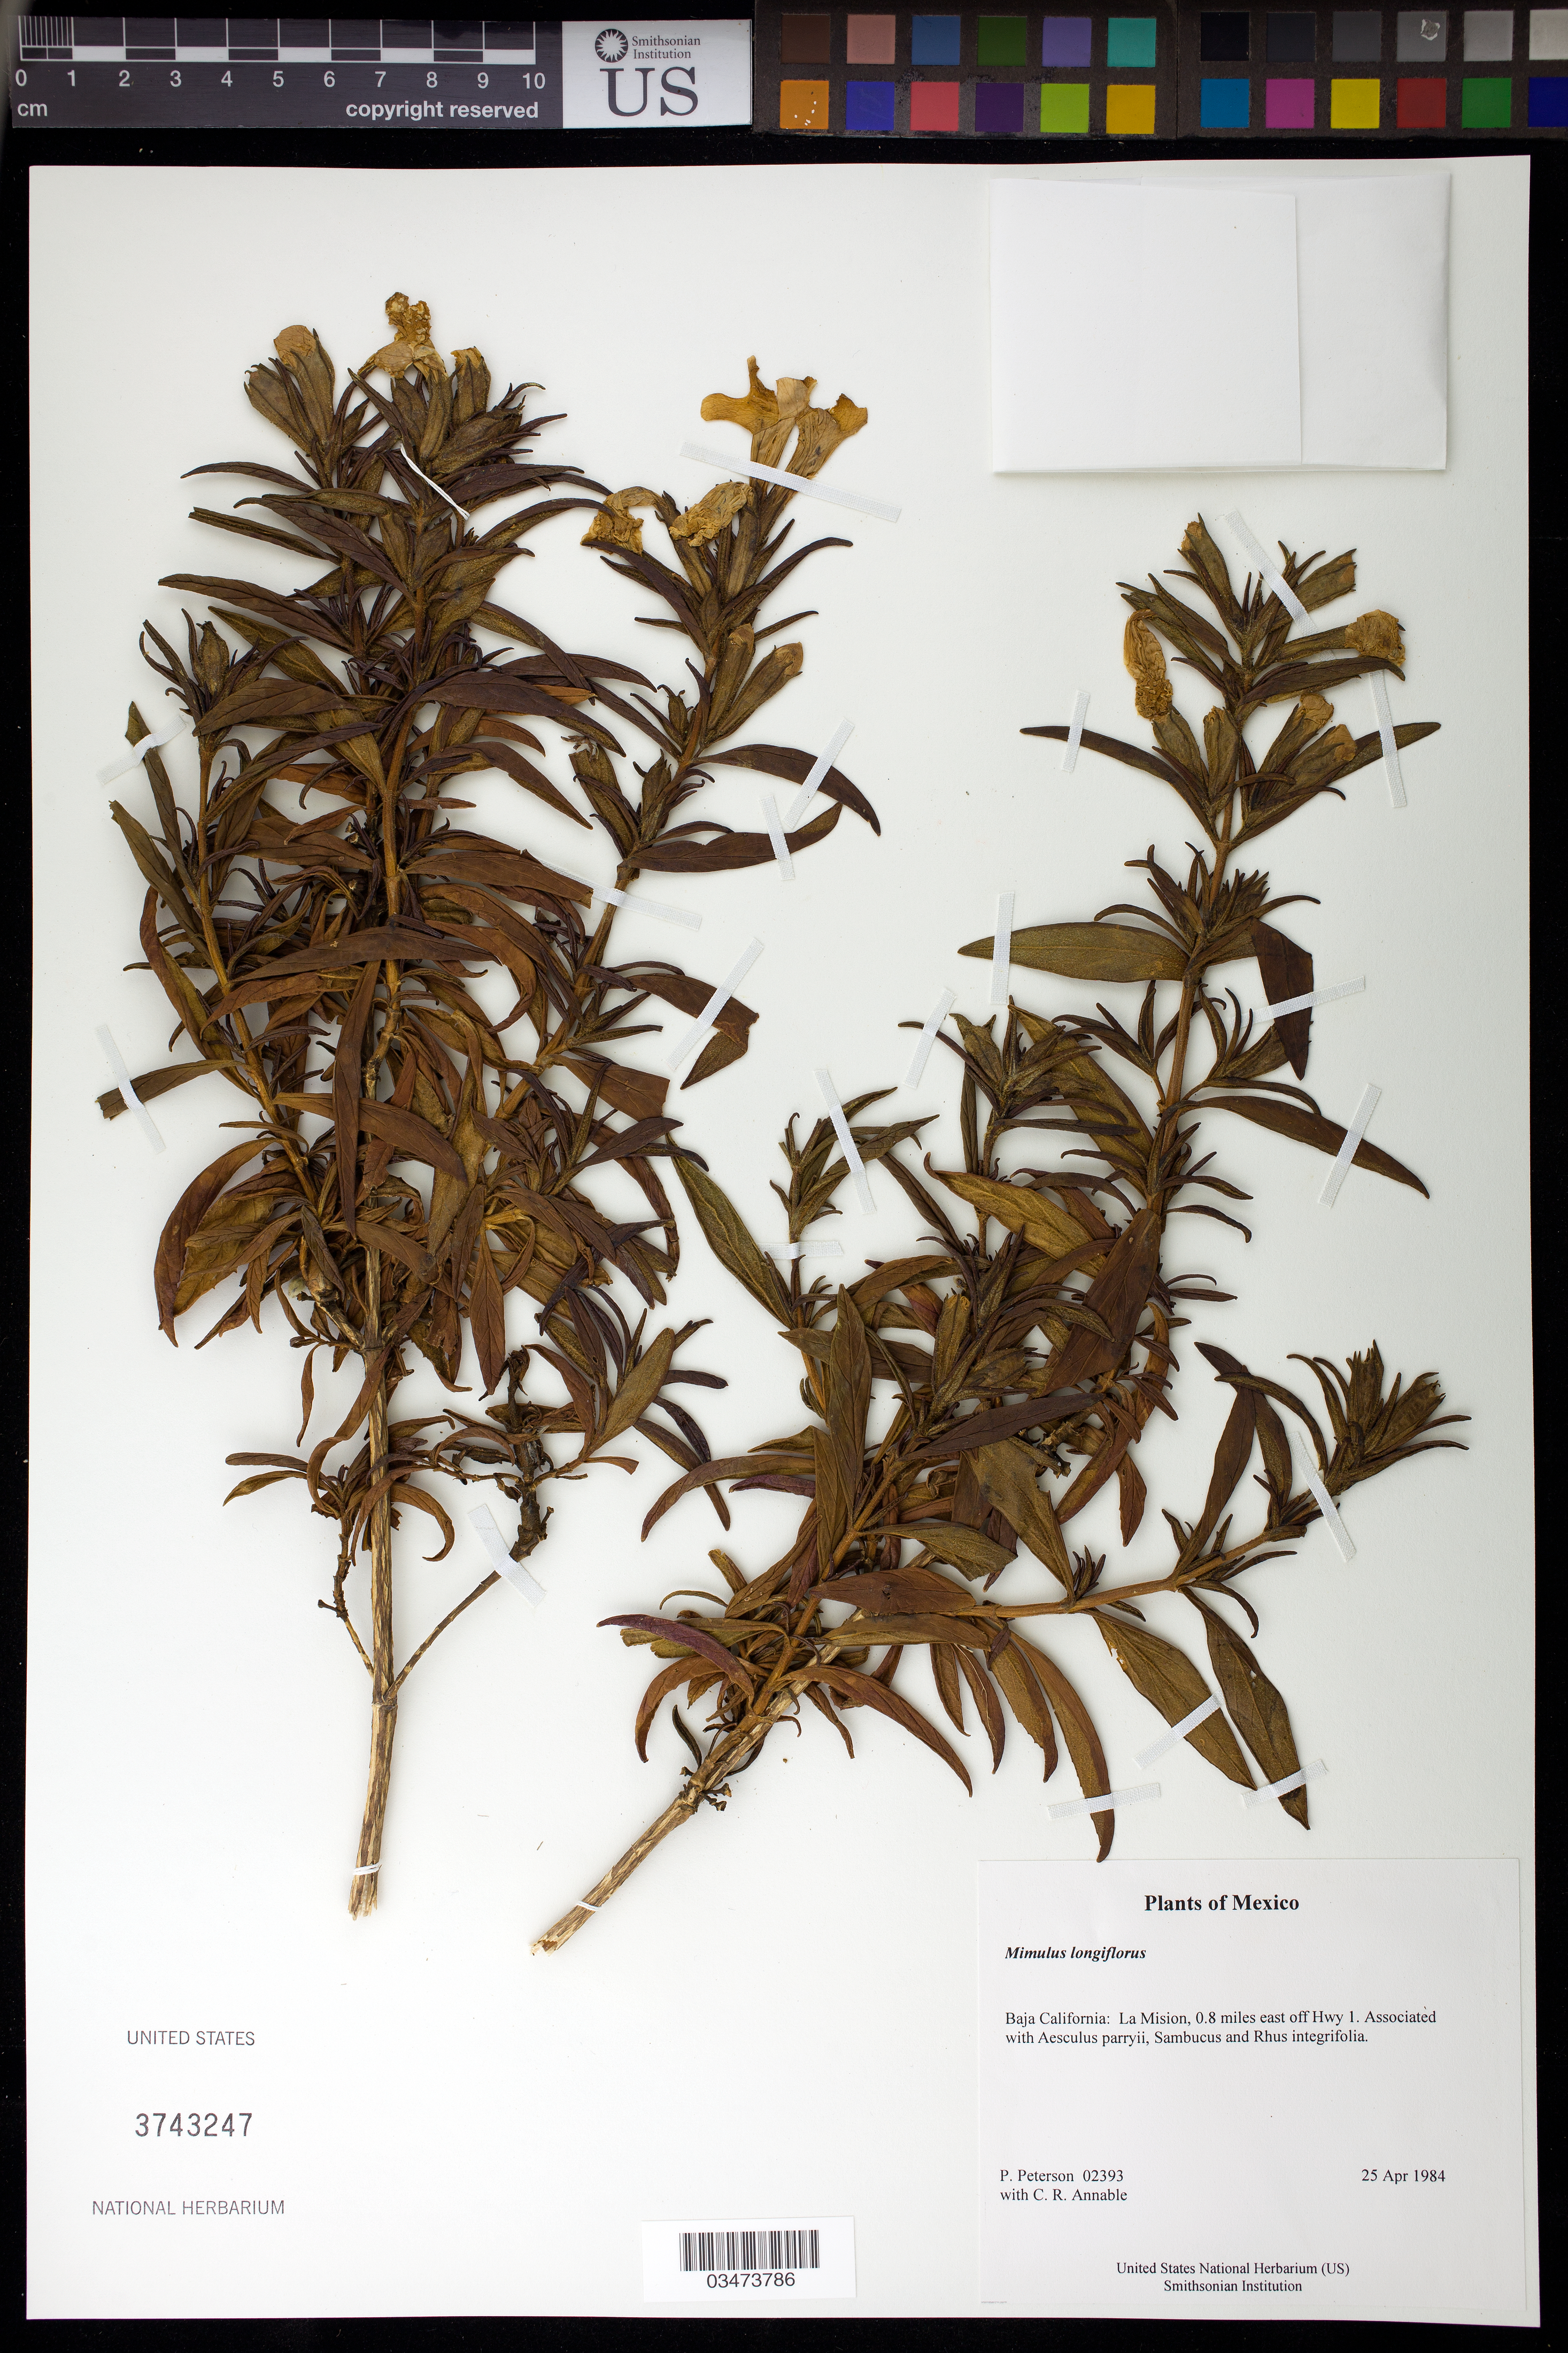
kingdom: Plantae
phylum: Tracheophyta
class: Magnoliopsida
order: Lamiales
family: Phrymaceae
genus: Mimulus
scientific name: Mimulus longiflorus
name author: (Nutt.) A.L. Grant ex L.H. Bailey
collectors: P. M. Peterson & C. R. Annable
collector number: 02393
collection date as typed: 25 Apr 1984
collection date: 1984-04-25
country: Mexico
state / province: Baja California Norte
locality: La Mision, 0.8 miles east off Hwy 1.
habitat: Associated with Aesculus parryii, Sambucus and Rhus integrifolia.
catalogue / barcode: US 3743247